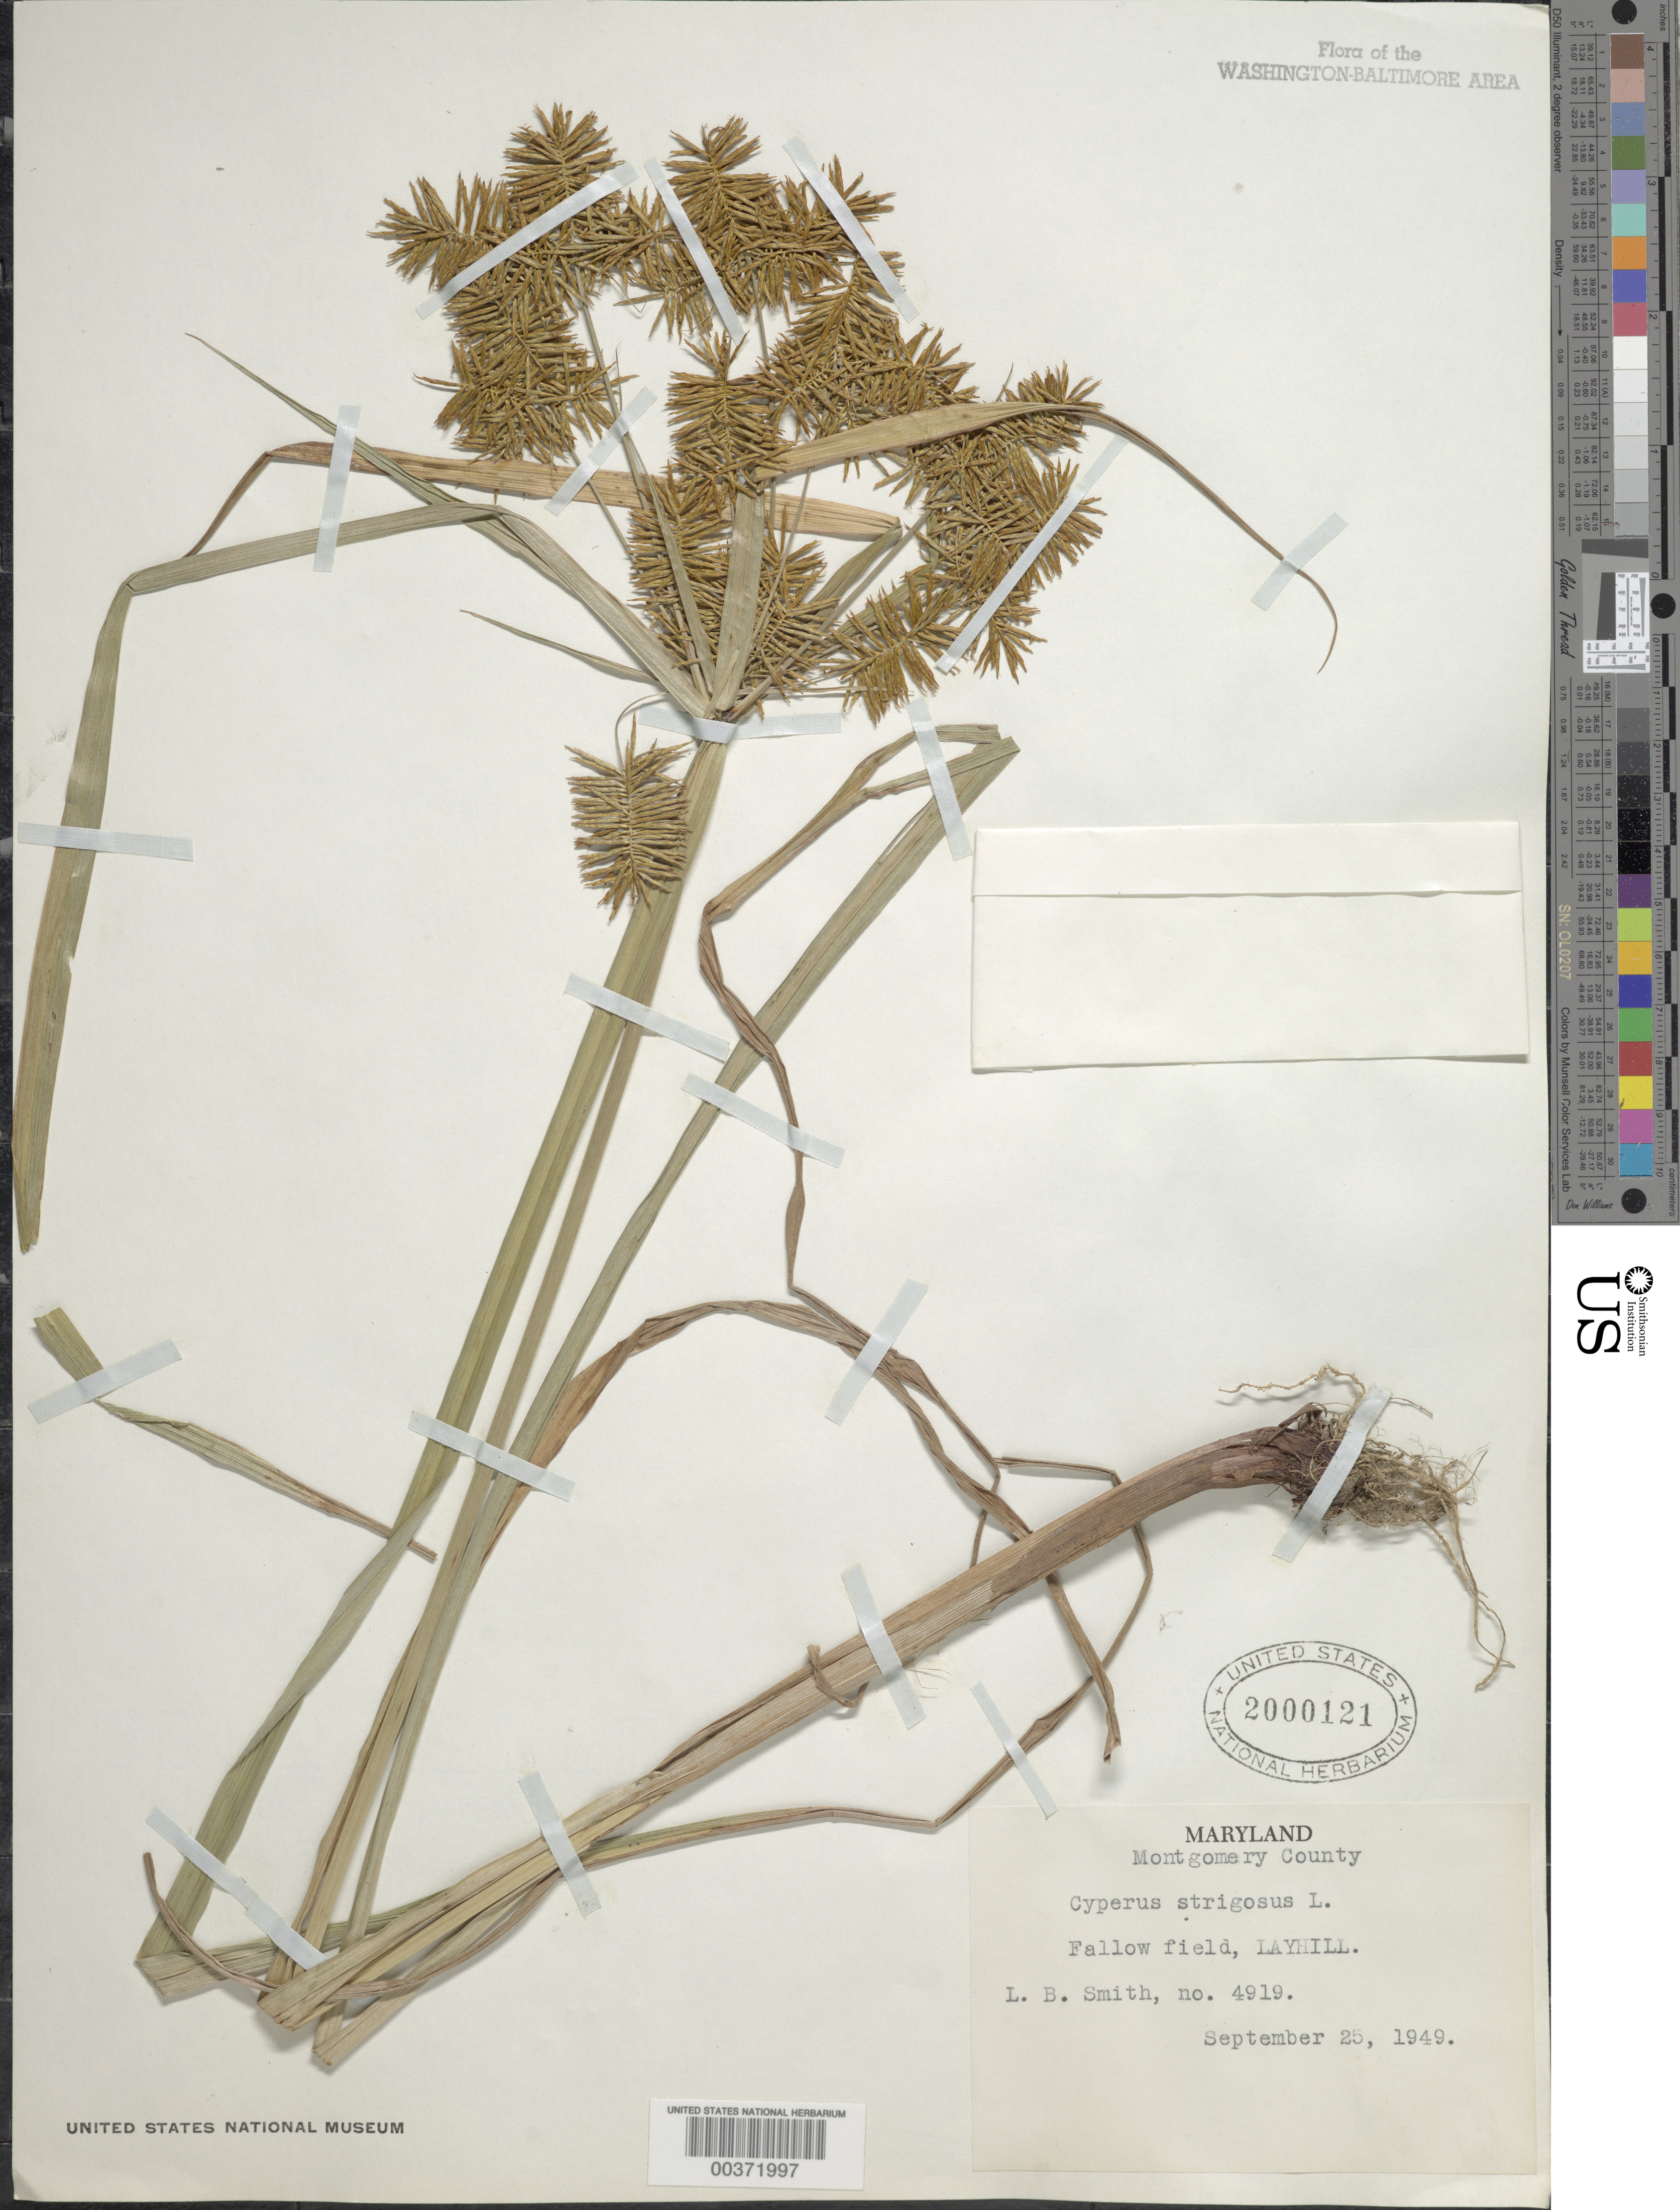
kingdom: Plantae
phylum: Tracheophyta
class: Liliopsida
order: Poales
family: Cyperaceae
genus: Cyperus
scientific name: Cyperus strigosus L.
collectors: L. Smith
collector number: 4919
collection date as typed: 25 Sep 1949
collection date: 1949-09-25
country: United States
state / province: Maryland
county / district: Montgomery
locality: Layhill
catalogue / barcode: US 2000121